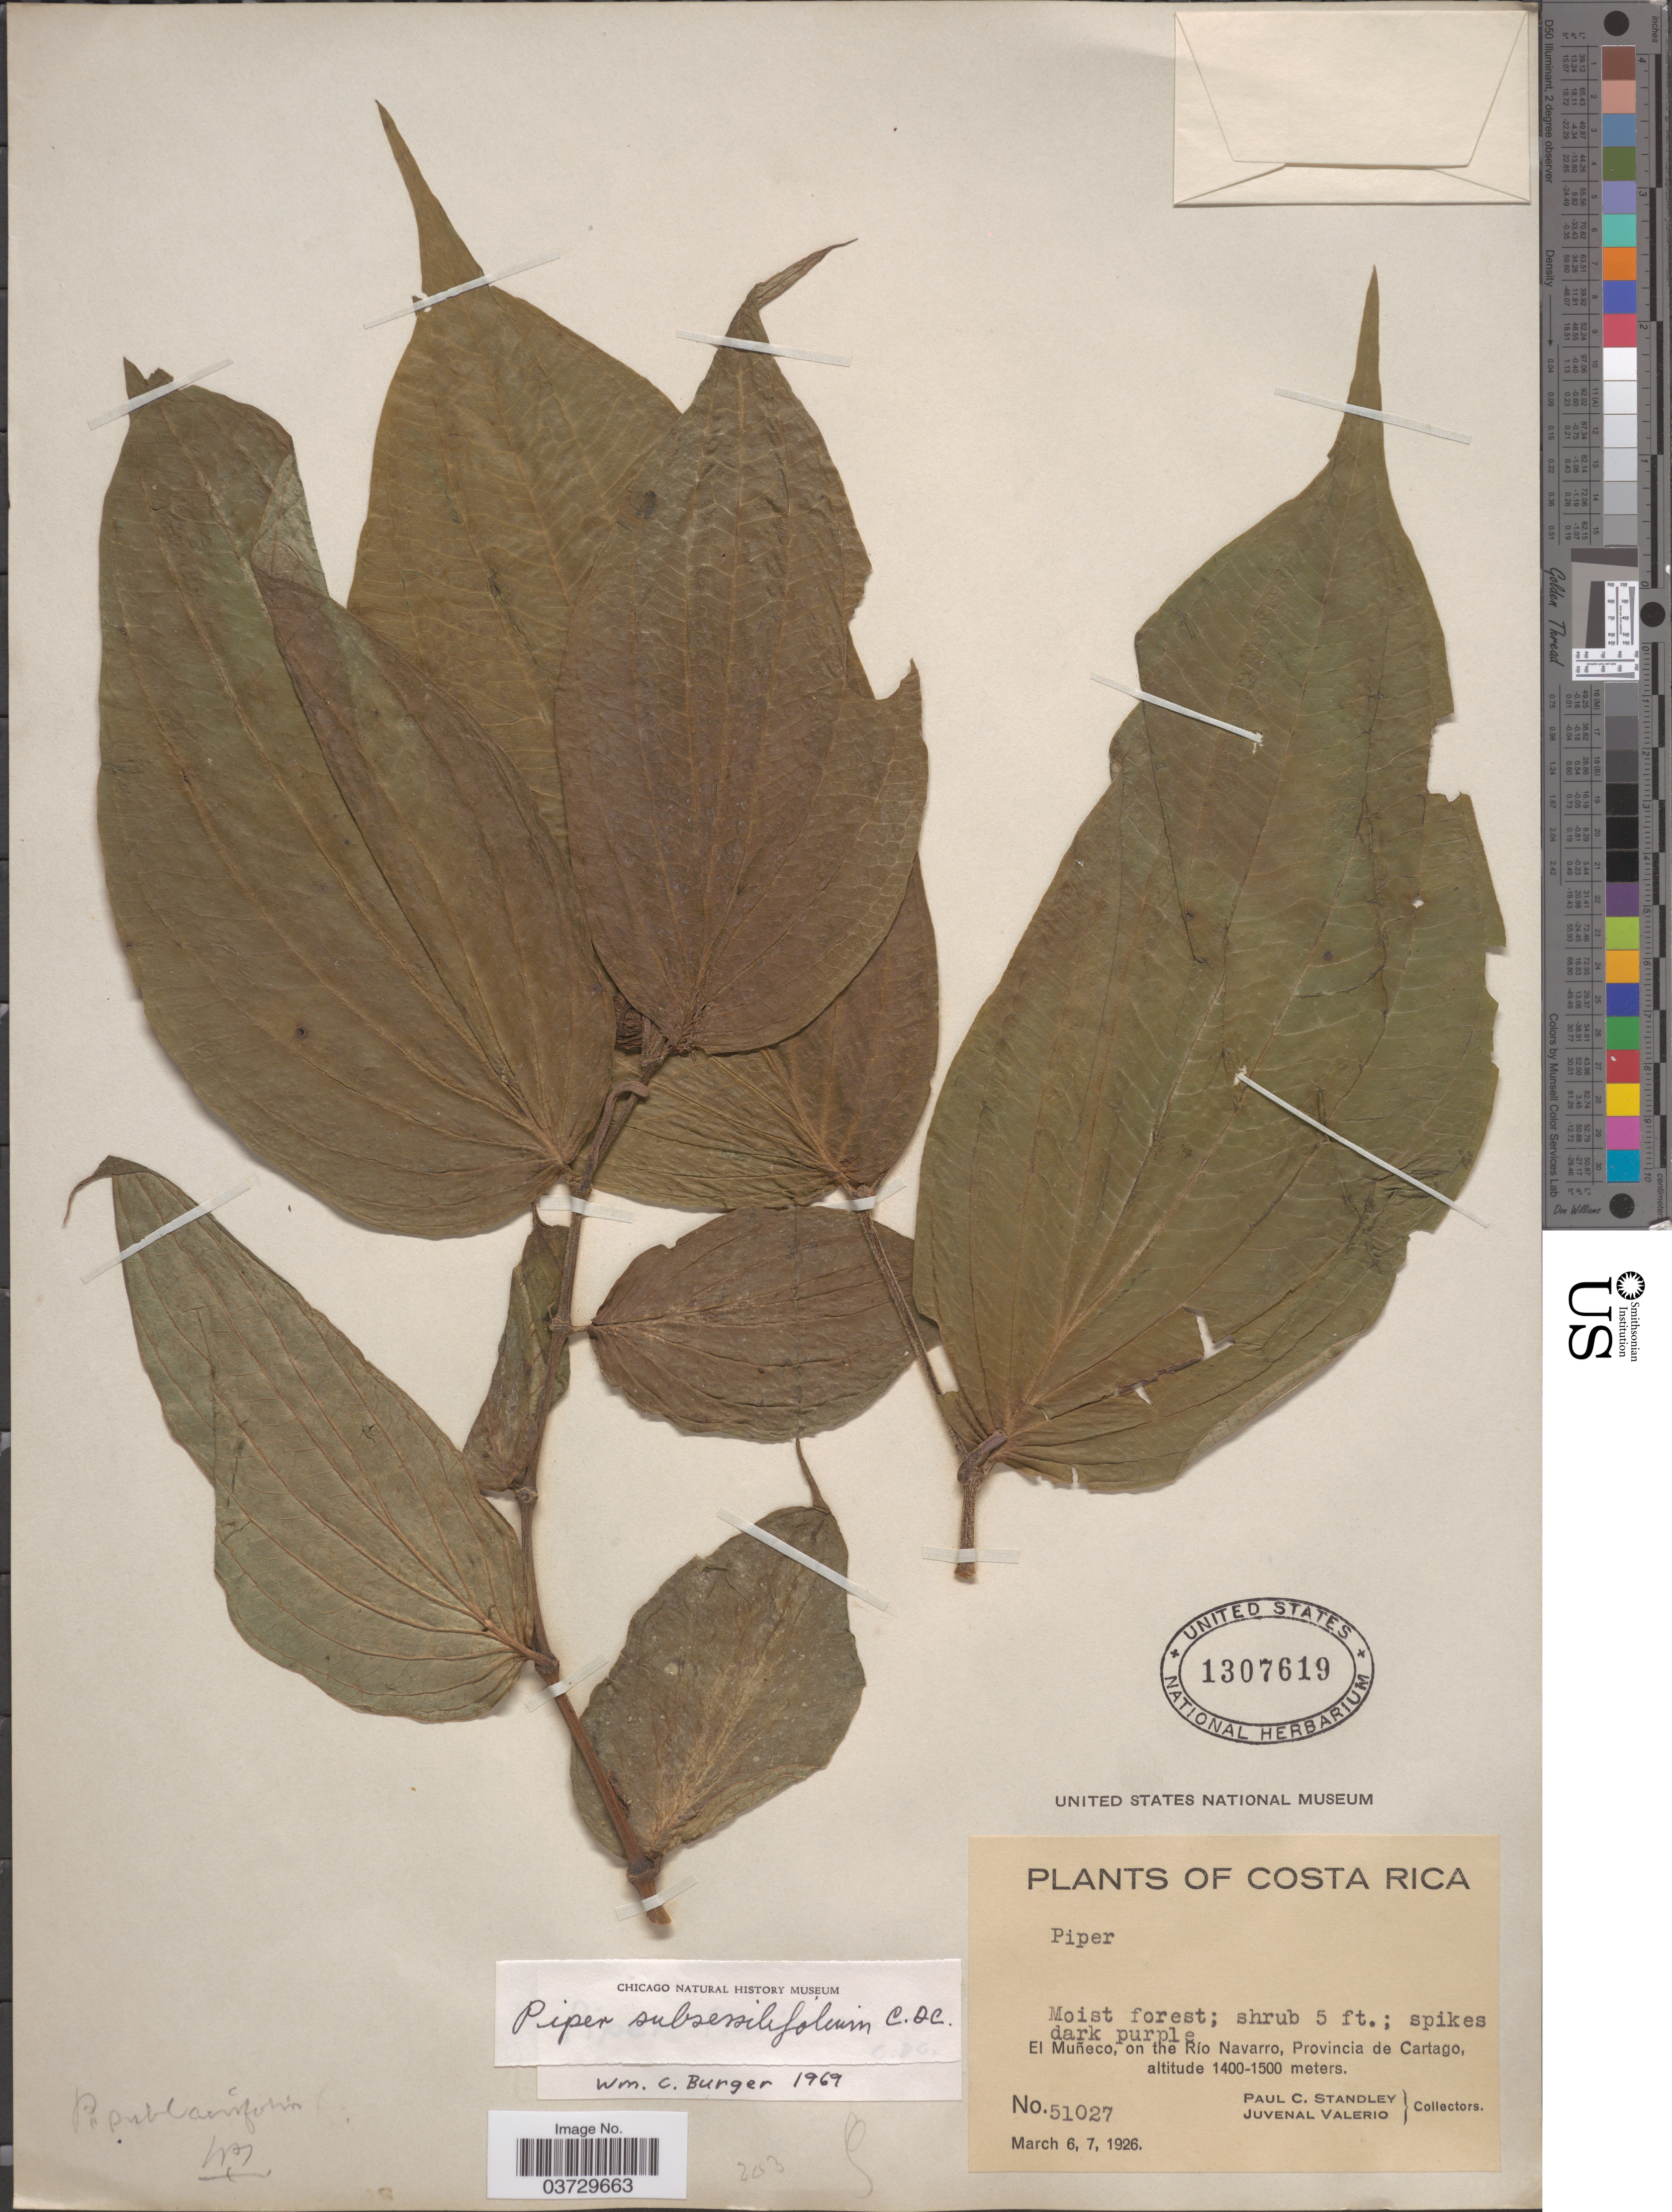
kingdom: Plantae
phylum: Tracheophyta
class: Magnoliopsida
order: Piperales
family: Piperaceae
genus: Piper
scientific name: Piper subsessilifolium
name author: C. DC.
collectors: P. C. Standley & J. Valerio R.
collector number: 51027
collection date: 1926-03-06/1926-03-07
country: Costa Rica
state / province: Cartago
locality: El Muñeco, on the Río Navarro.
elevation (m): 1400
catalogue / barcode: US 1307619